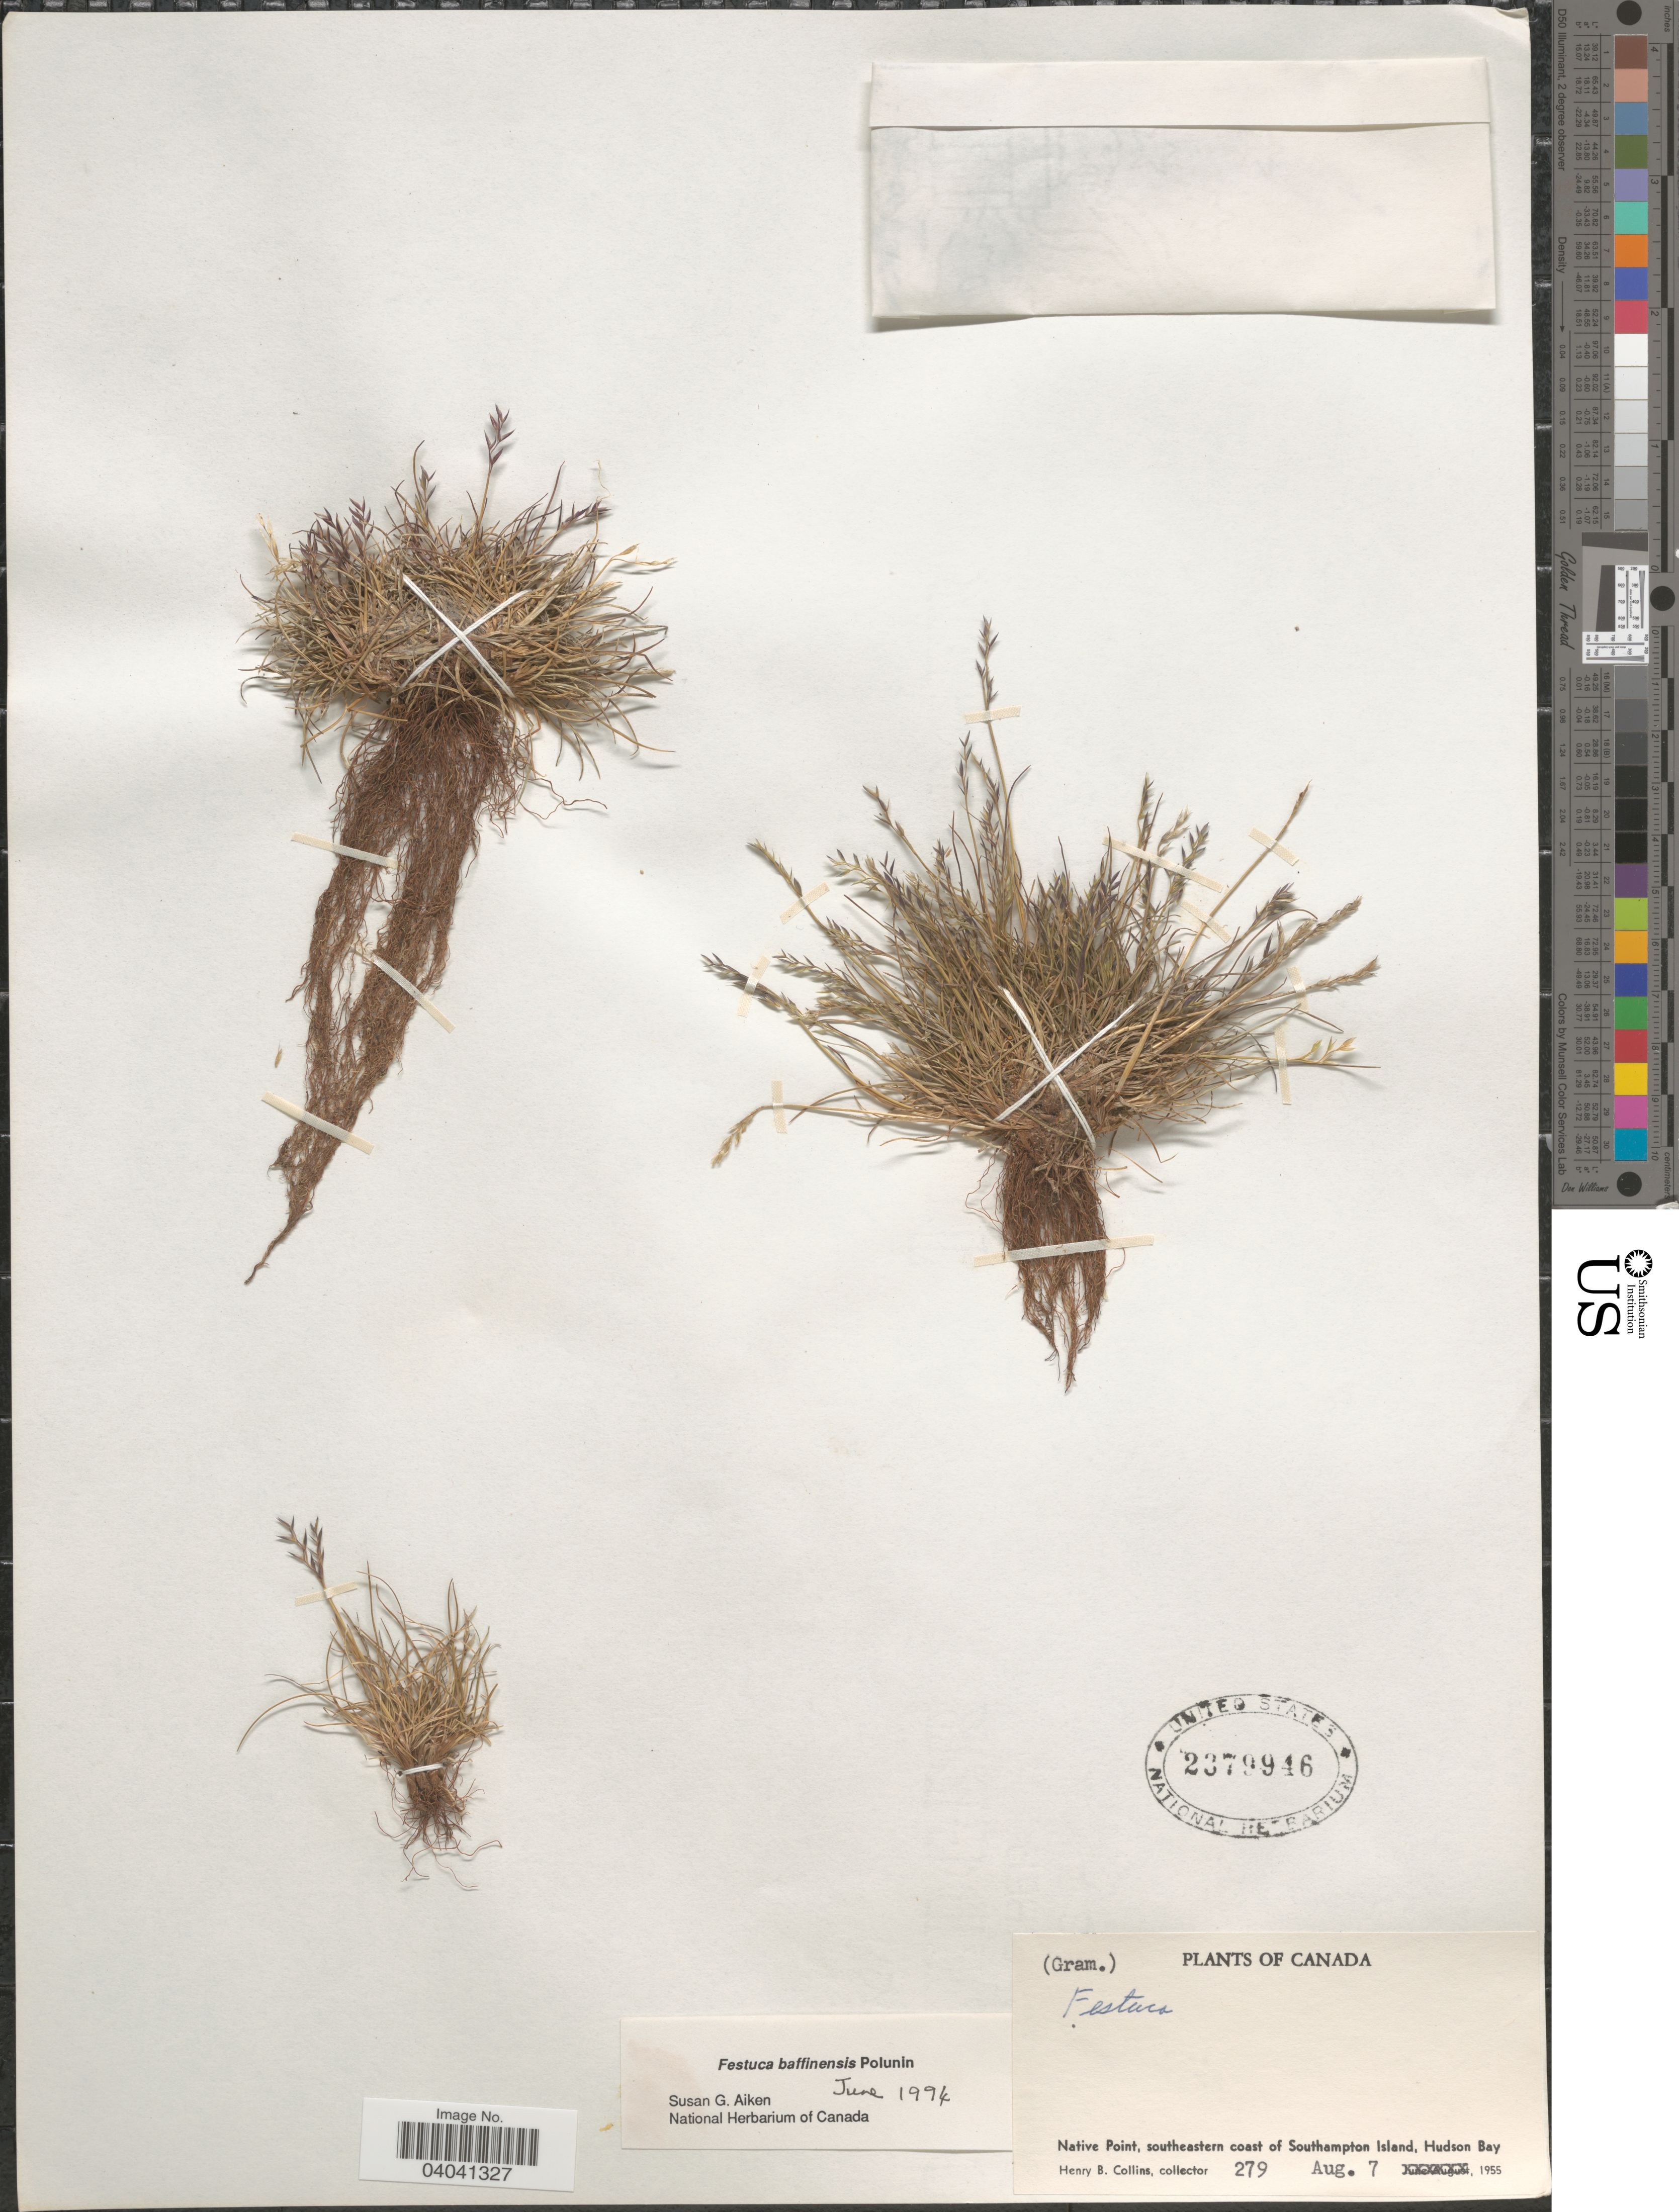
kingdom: Plantae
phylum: Tracheophyta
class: Liliopsida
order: Poales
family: Poaceae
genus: Festuca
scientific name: Festuca baffinensis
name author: Polunin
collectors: H. Collins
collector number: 279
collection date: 1955-08-07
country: Canada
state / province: Nunavut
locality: Native Point, southeastern coast of Southampton Island, Hudson Bay.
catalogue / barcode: US 2379946